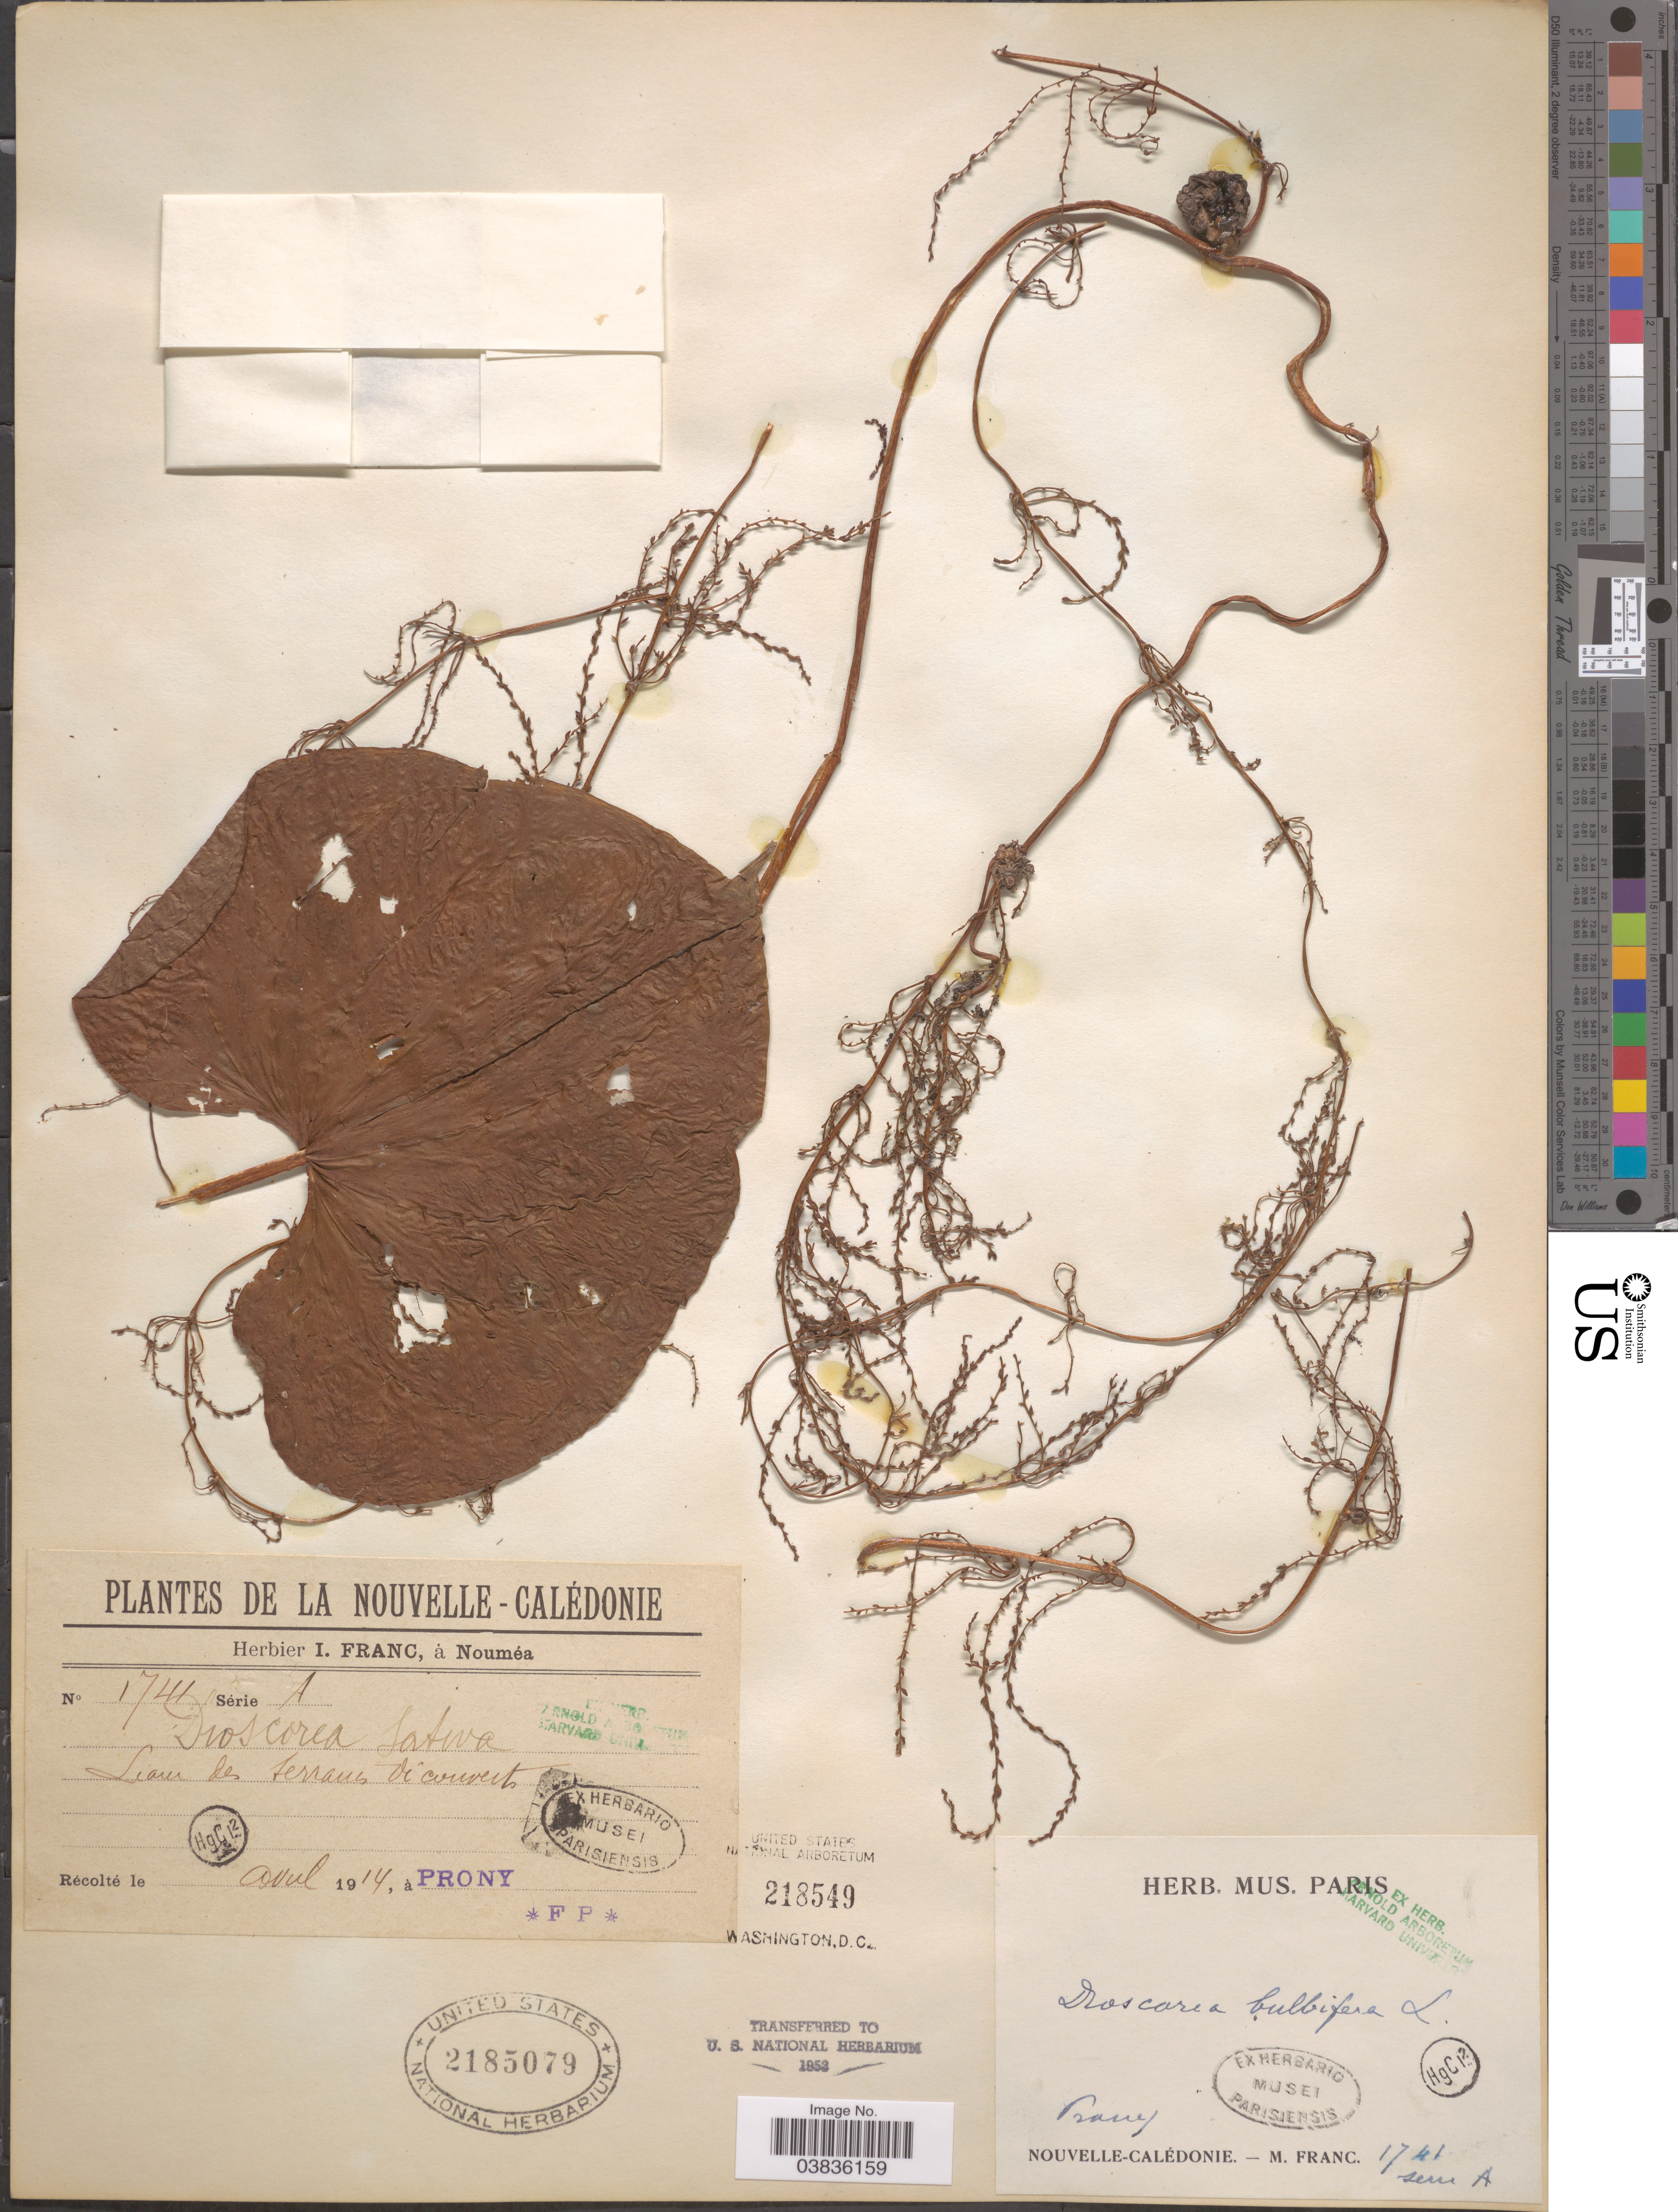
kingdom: Plantae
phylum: Tracheophyta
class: Liliopsida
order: Dioscoreales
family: Dioscoreaceae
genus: Dioscorea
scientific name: Dioscorea bulbifera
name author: L.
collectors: M. Franc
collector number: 1741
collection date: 1914-04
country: New Caledonia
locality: Prony. Nouvelle-Calédonie.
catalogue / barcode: US 2185079